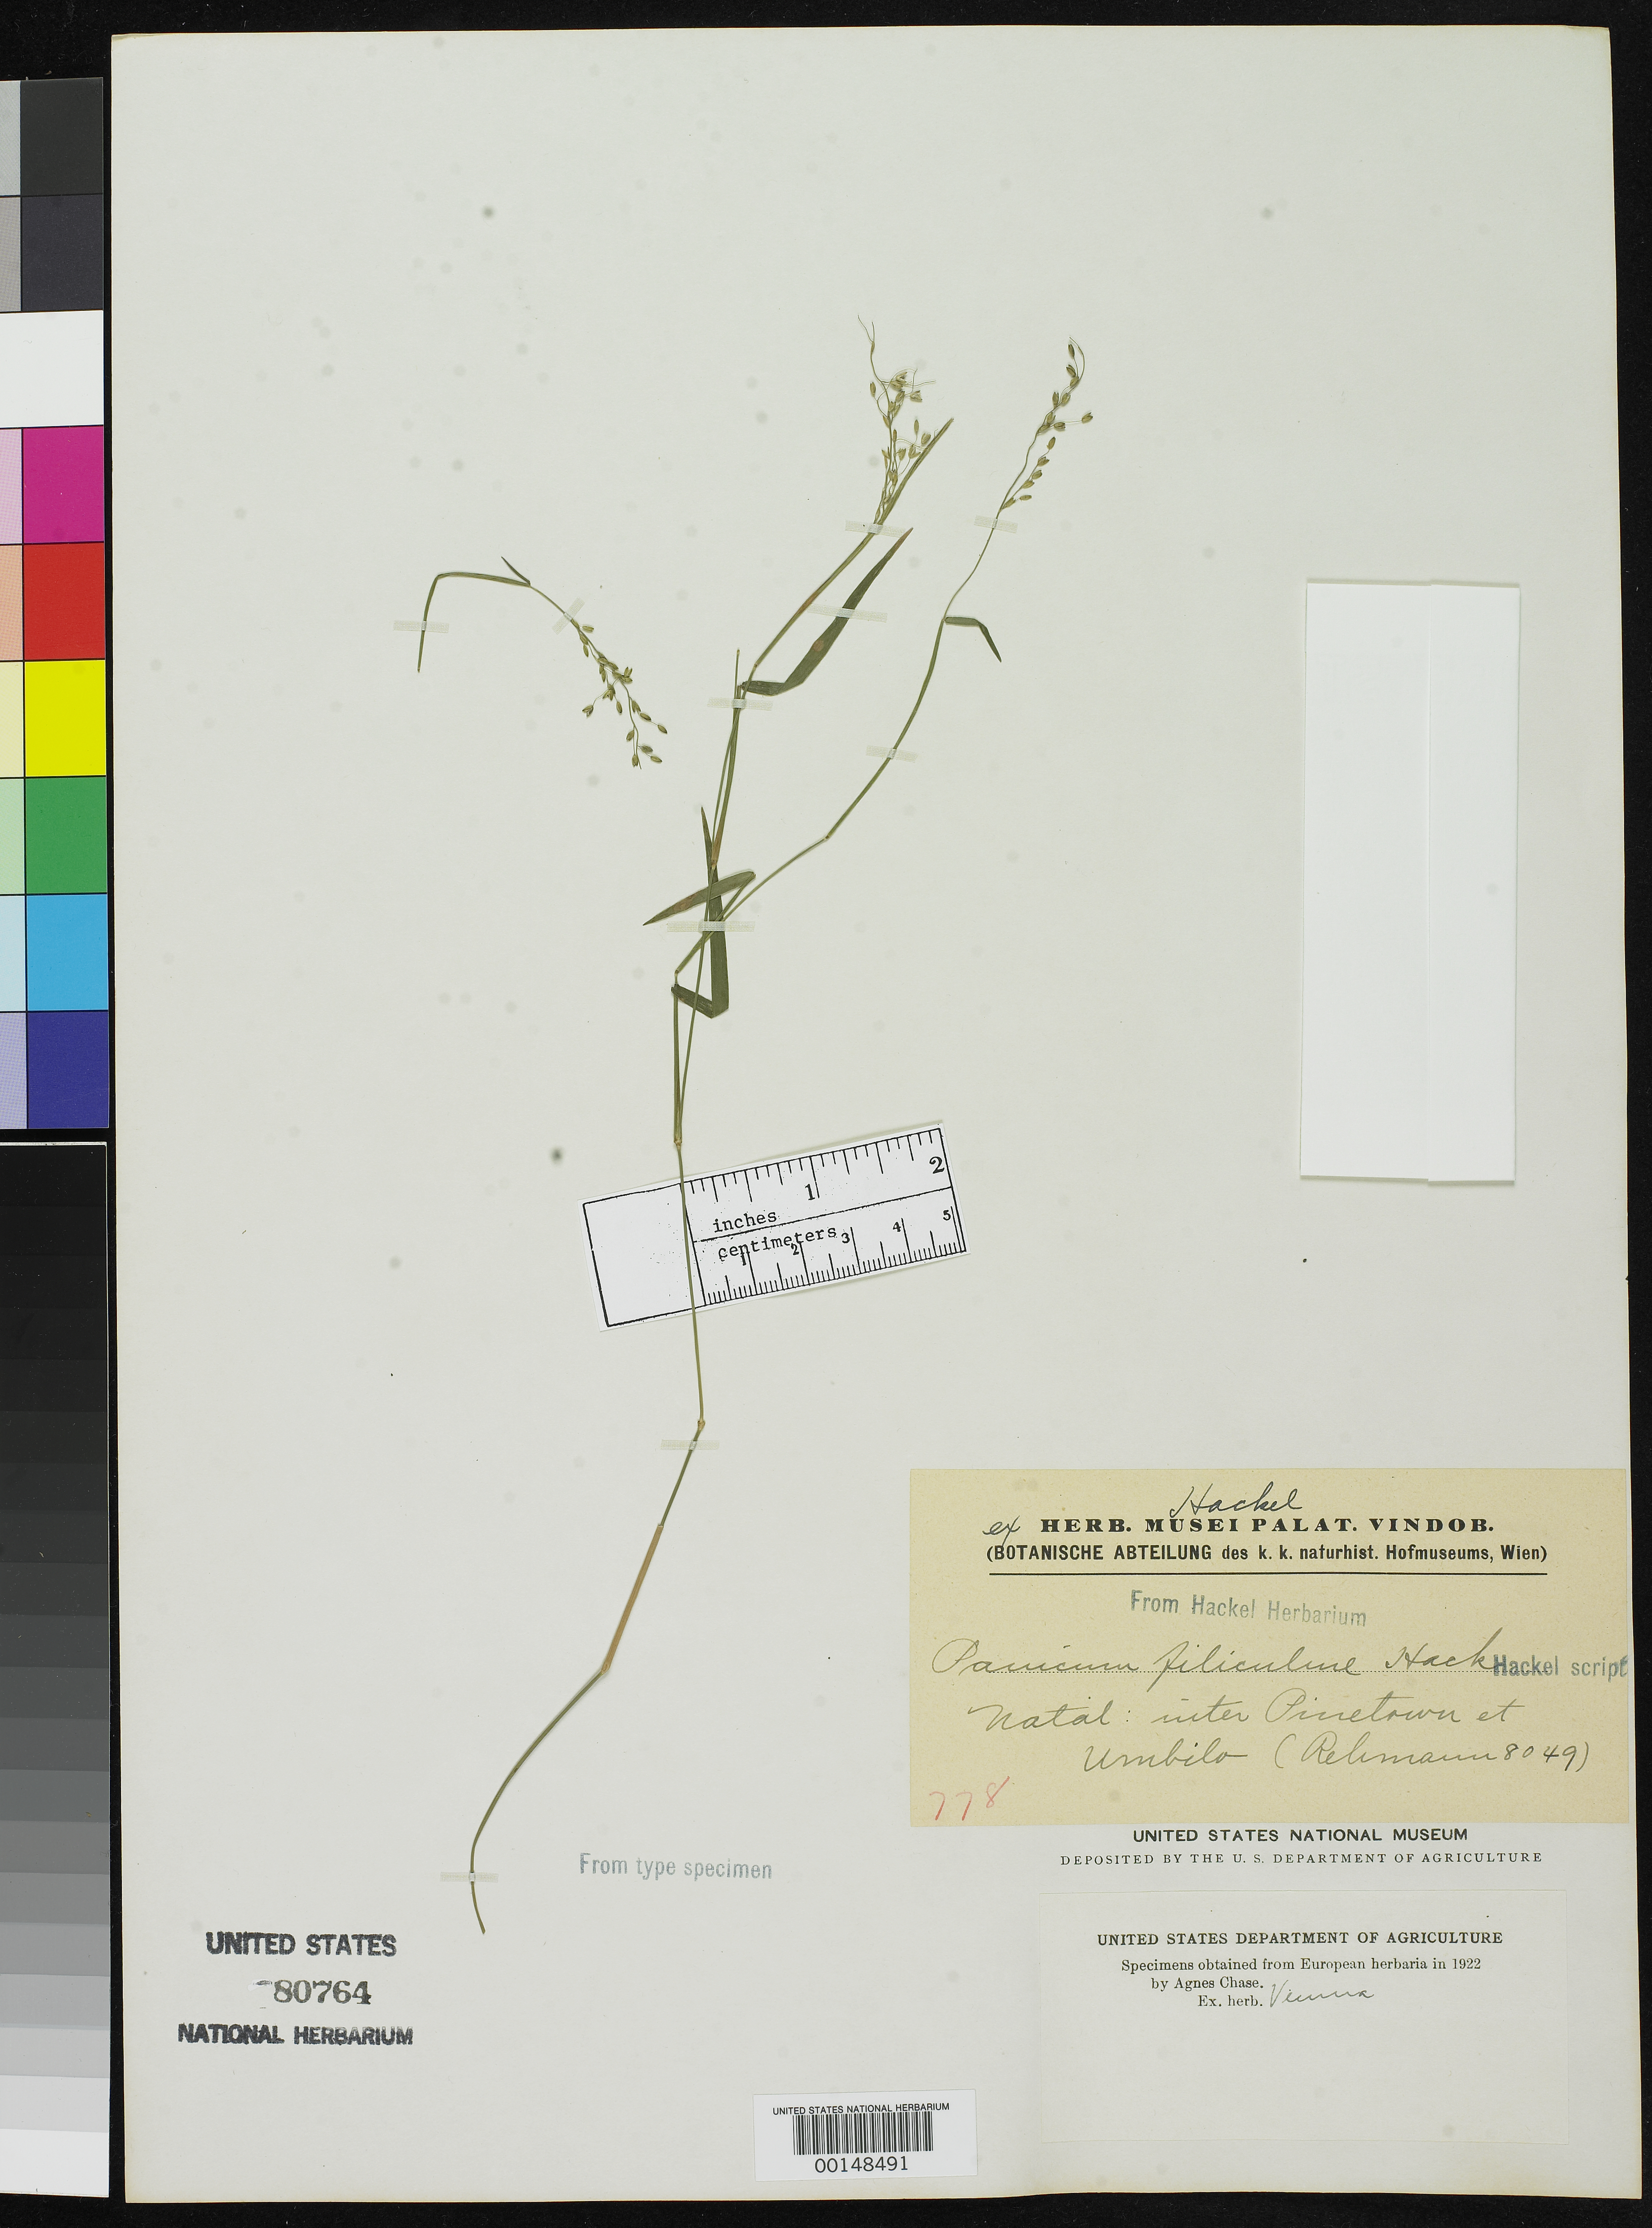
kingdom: Plantae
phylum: Tracheophyta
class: Liliopsida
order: Poales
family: Poaceae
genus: Panicum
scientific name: Panicum filiculme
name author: Hack. ex Schinz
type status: Type Fragment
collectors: A. Rehmann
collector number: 8049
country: South Africa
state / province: KwaZulu-Natal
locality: Between Pinetown and Umbilo.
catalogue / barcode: US 80764